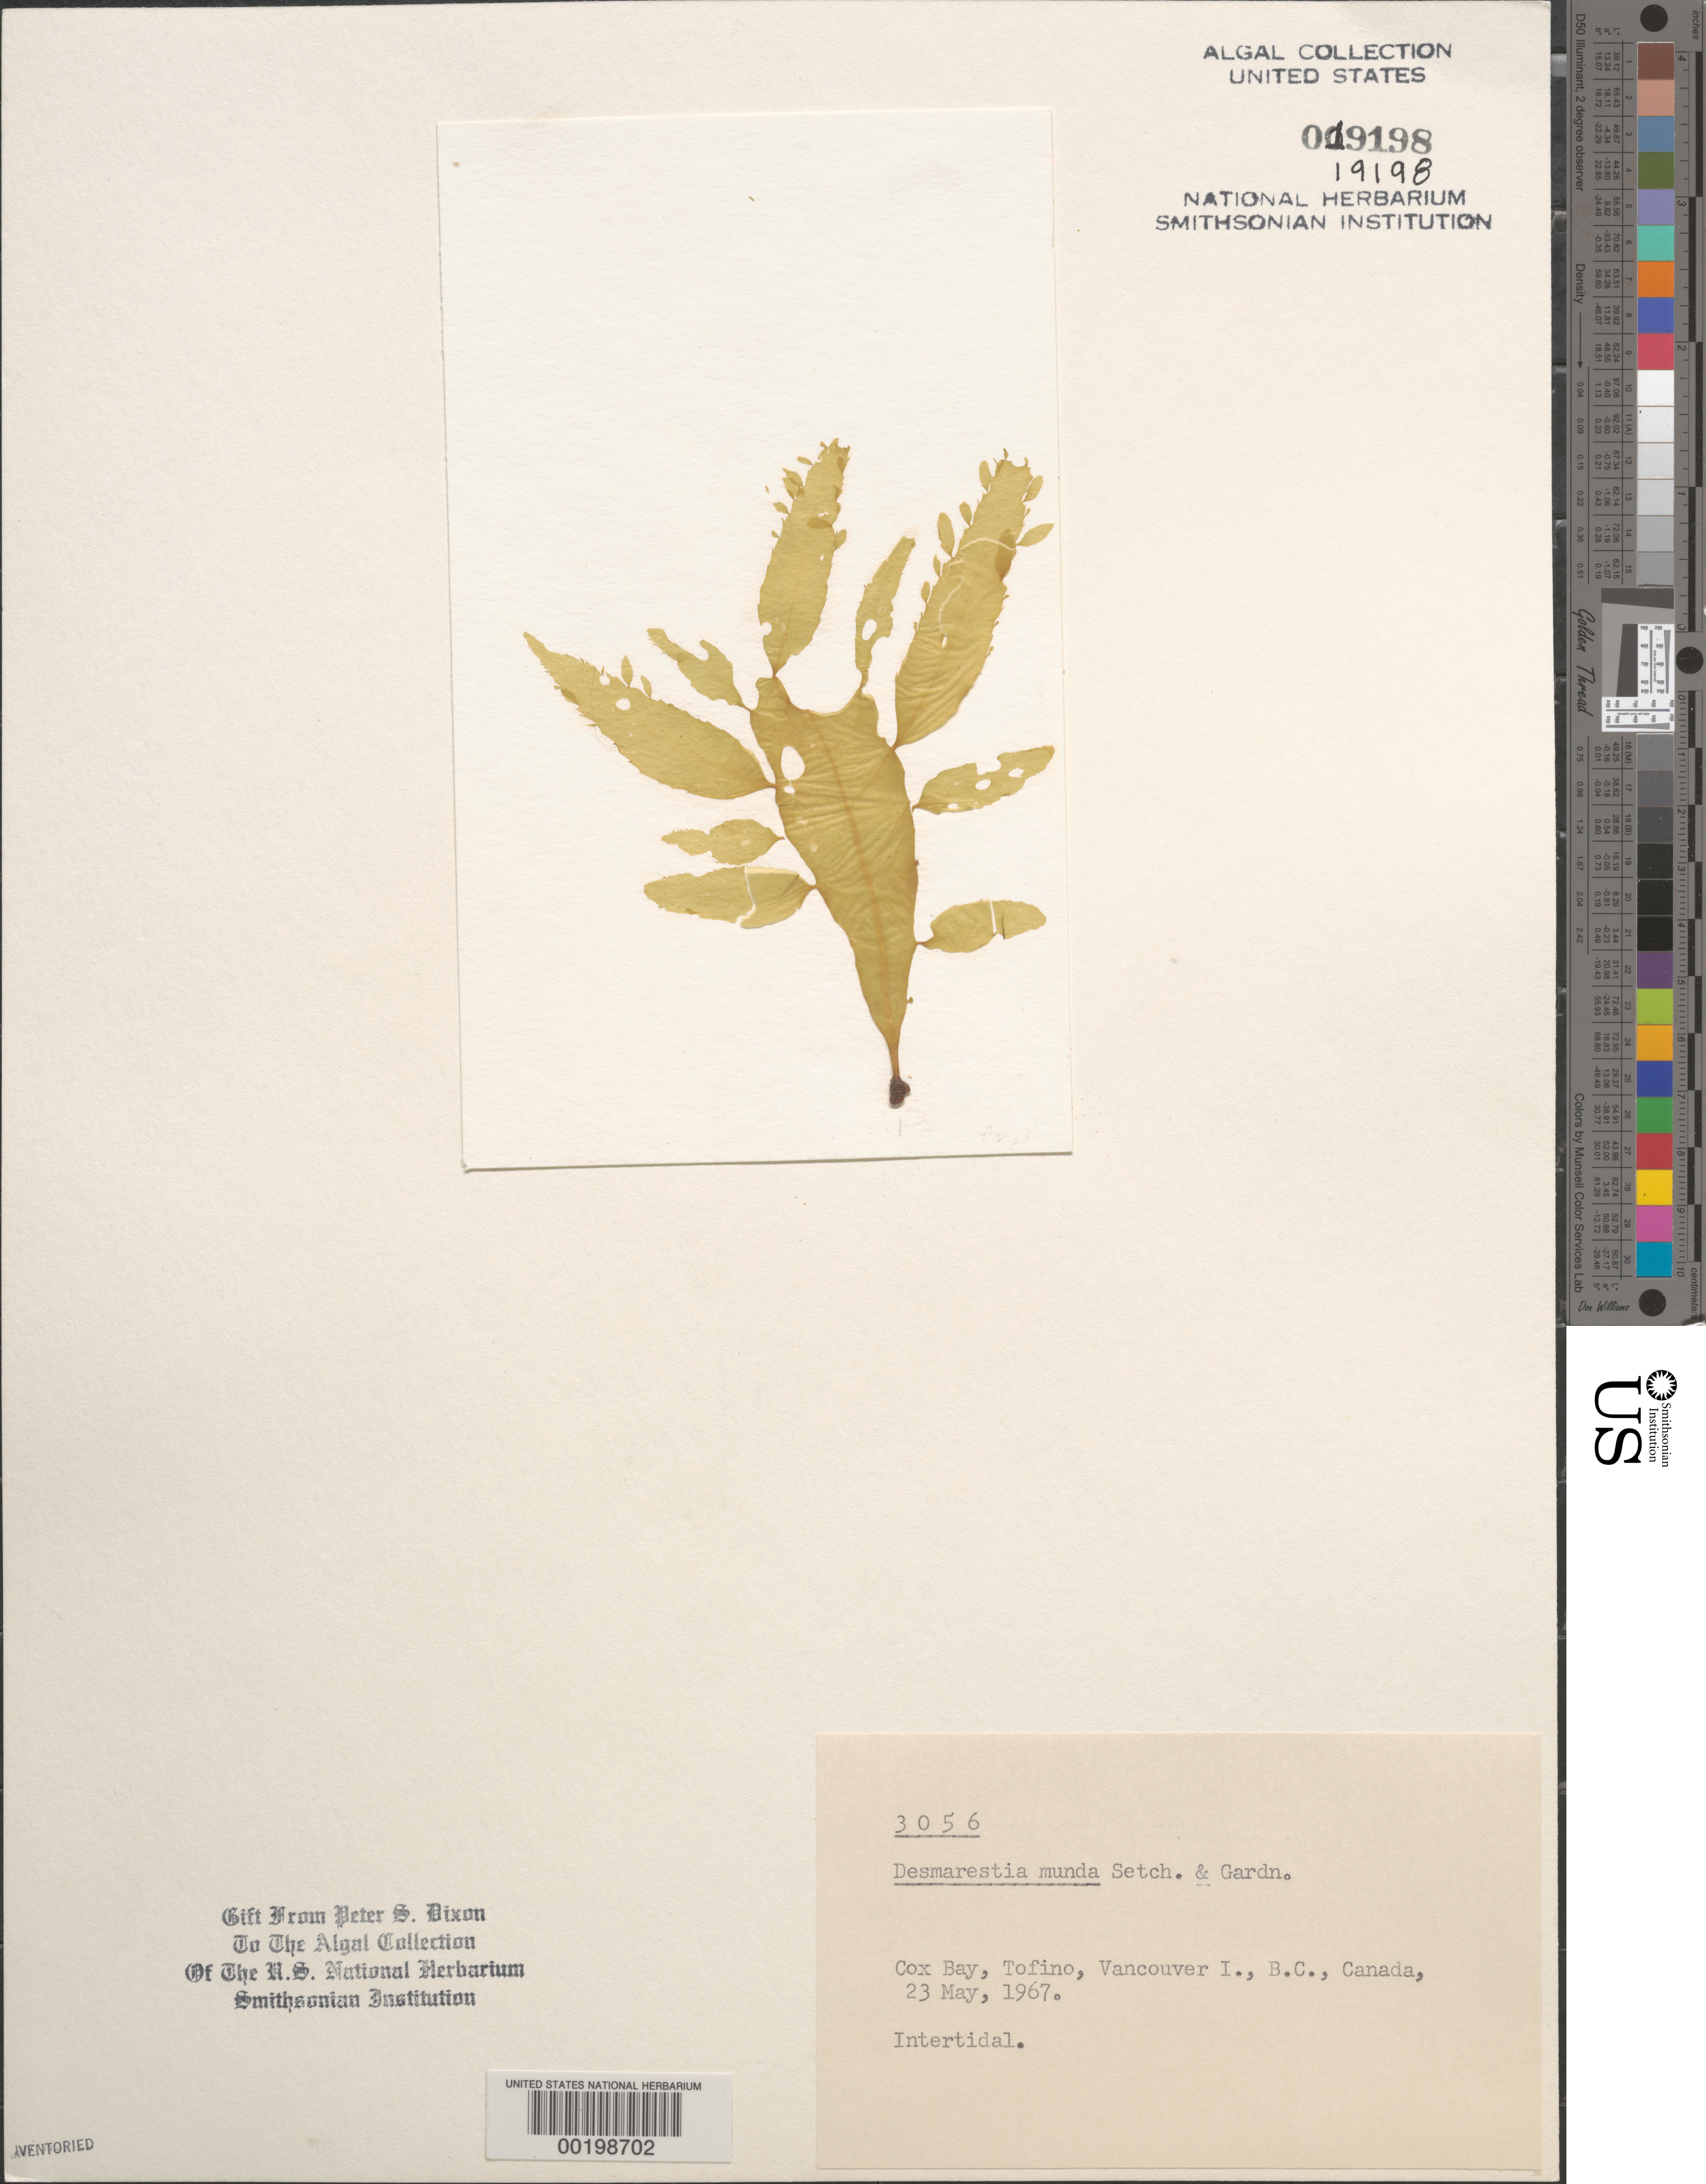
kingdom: Chromista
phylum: Ochrophyta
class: Phaeophyceae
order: Desmarestiales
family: Desmarestiaceae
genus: Desmarestia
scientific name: Desmarestia munda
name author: Setch. & N.L. Gardner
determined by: Dixon, P. S.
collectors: P. S. Dixon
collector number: PSD 3056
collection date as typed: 23 May 1967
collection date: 1967-05-23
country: Canada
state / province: British Columbia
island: Vancouver Island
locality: Cox Bay, Tofino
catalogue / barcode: US 19198